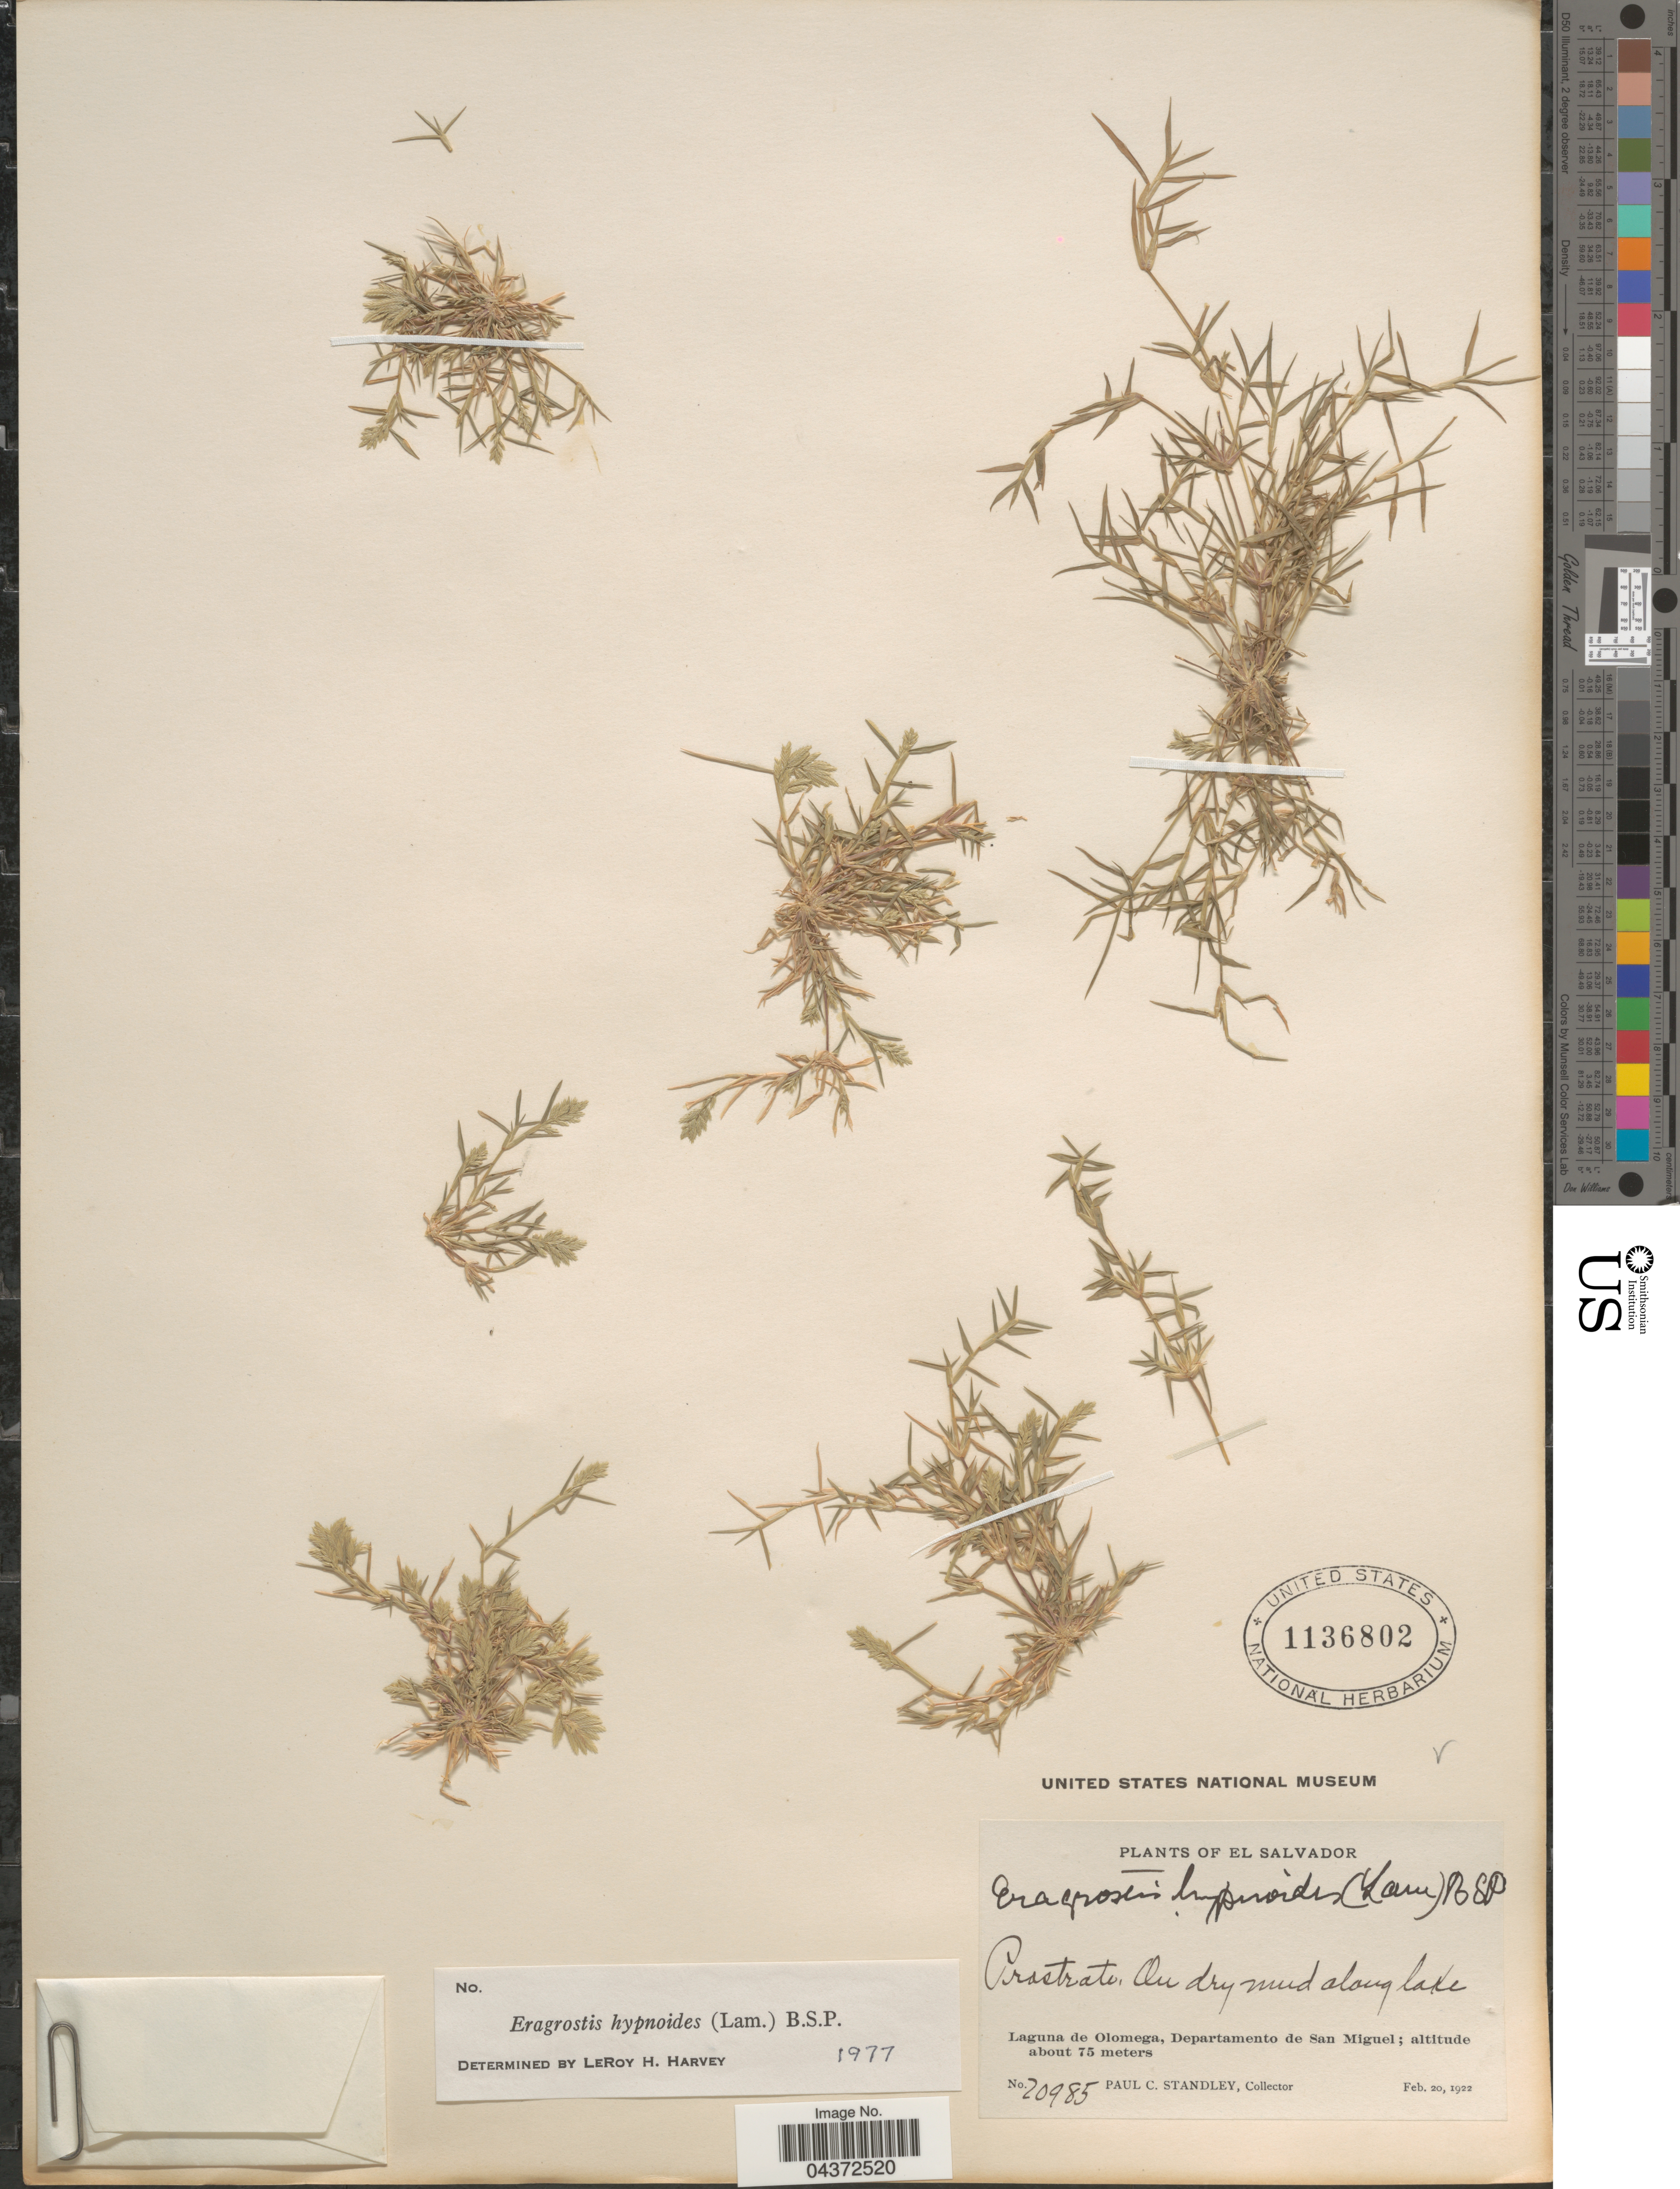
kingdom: Plantae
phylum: Tracheophyta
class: Liliopsida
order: Poales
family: Poaceae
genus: Eragrostis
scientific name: Eragrostis hypnoides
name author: (Lam.) Britton, Stearns & Poggenb.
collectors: P. C. Standley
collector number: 20985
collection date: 1922-02-20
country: El Salvador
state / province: San Miguel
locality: On dry mud along lake. Laguna de Olomega, Departamento de San Miguel.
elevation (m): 75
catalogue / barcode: US 1136802